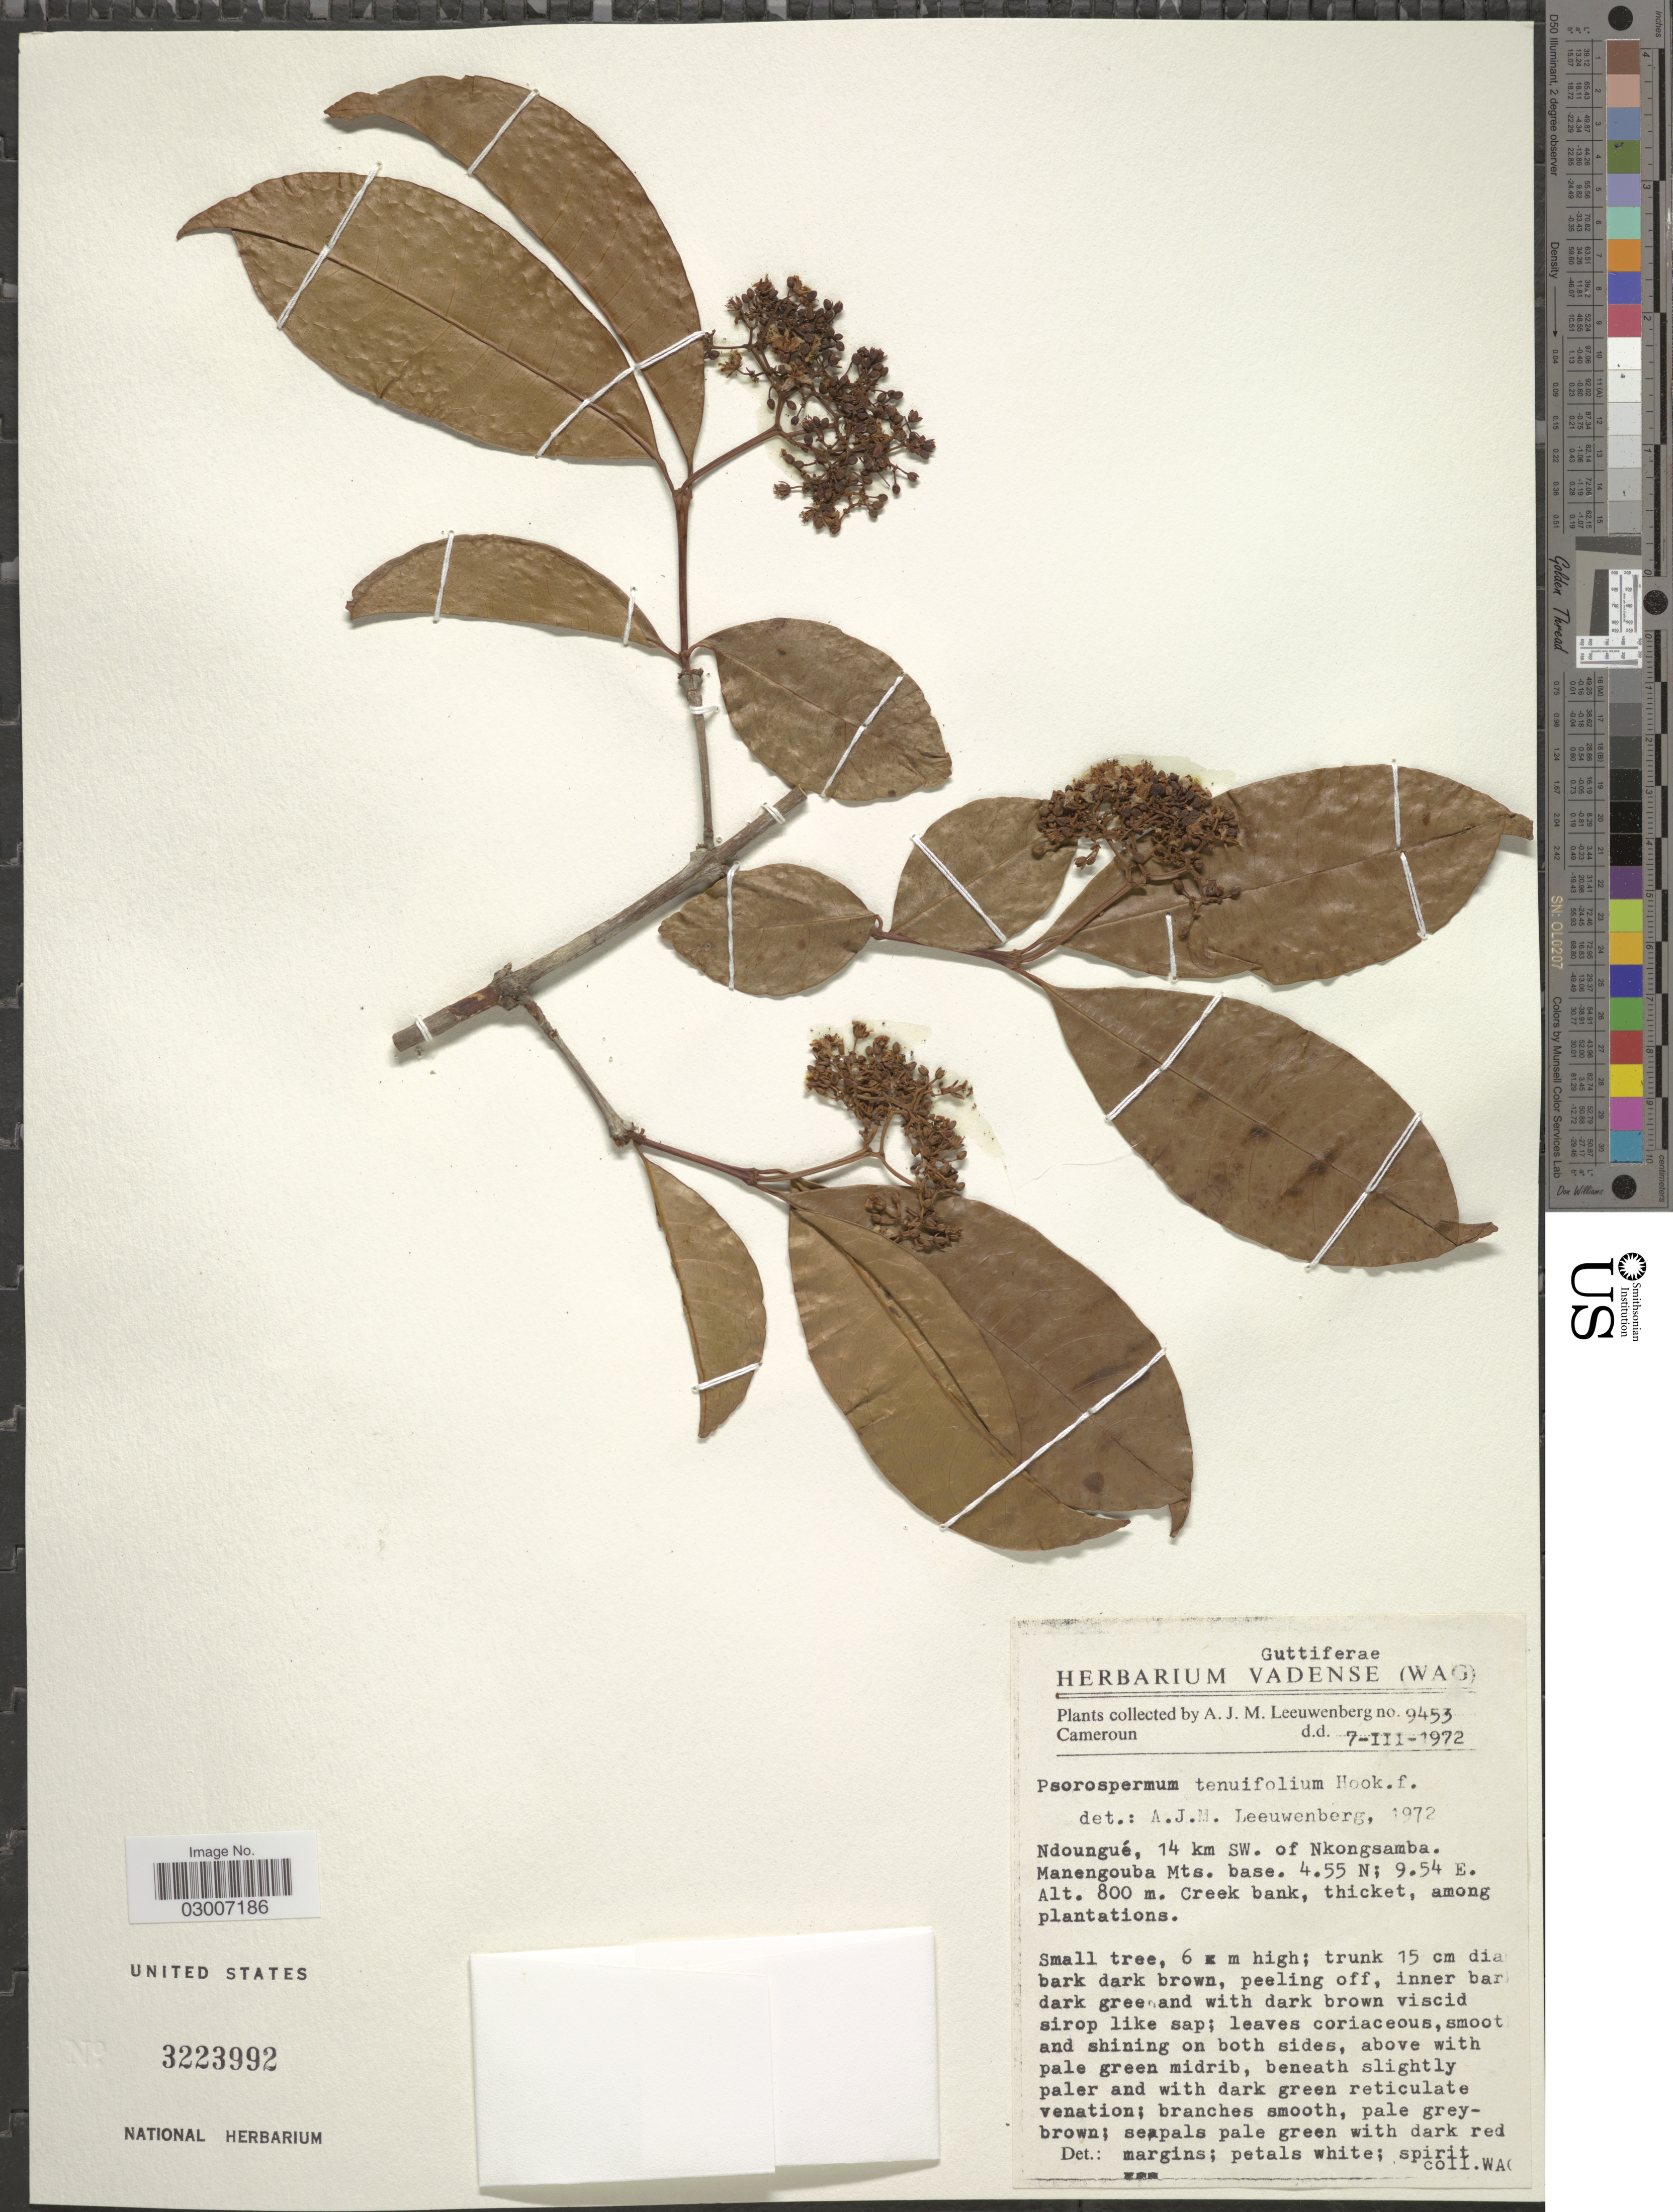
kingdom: Plantae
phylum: Tracheophyta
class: Magnoliopsida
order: Malpighiales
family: Hypericaceae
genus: Psorospermum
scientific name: Psorospermum tenuifolium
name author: Hook. f.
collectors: A. J. M. Leeuwenberg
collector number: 9453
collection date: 1972-03-07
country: Cameroon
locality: Ndoungué, 14 km SW. of Nkongsamba. Manengouba Mts. base. Creek bank, thicket, among plantations.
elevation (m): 800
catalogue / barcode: US 3223992